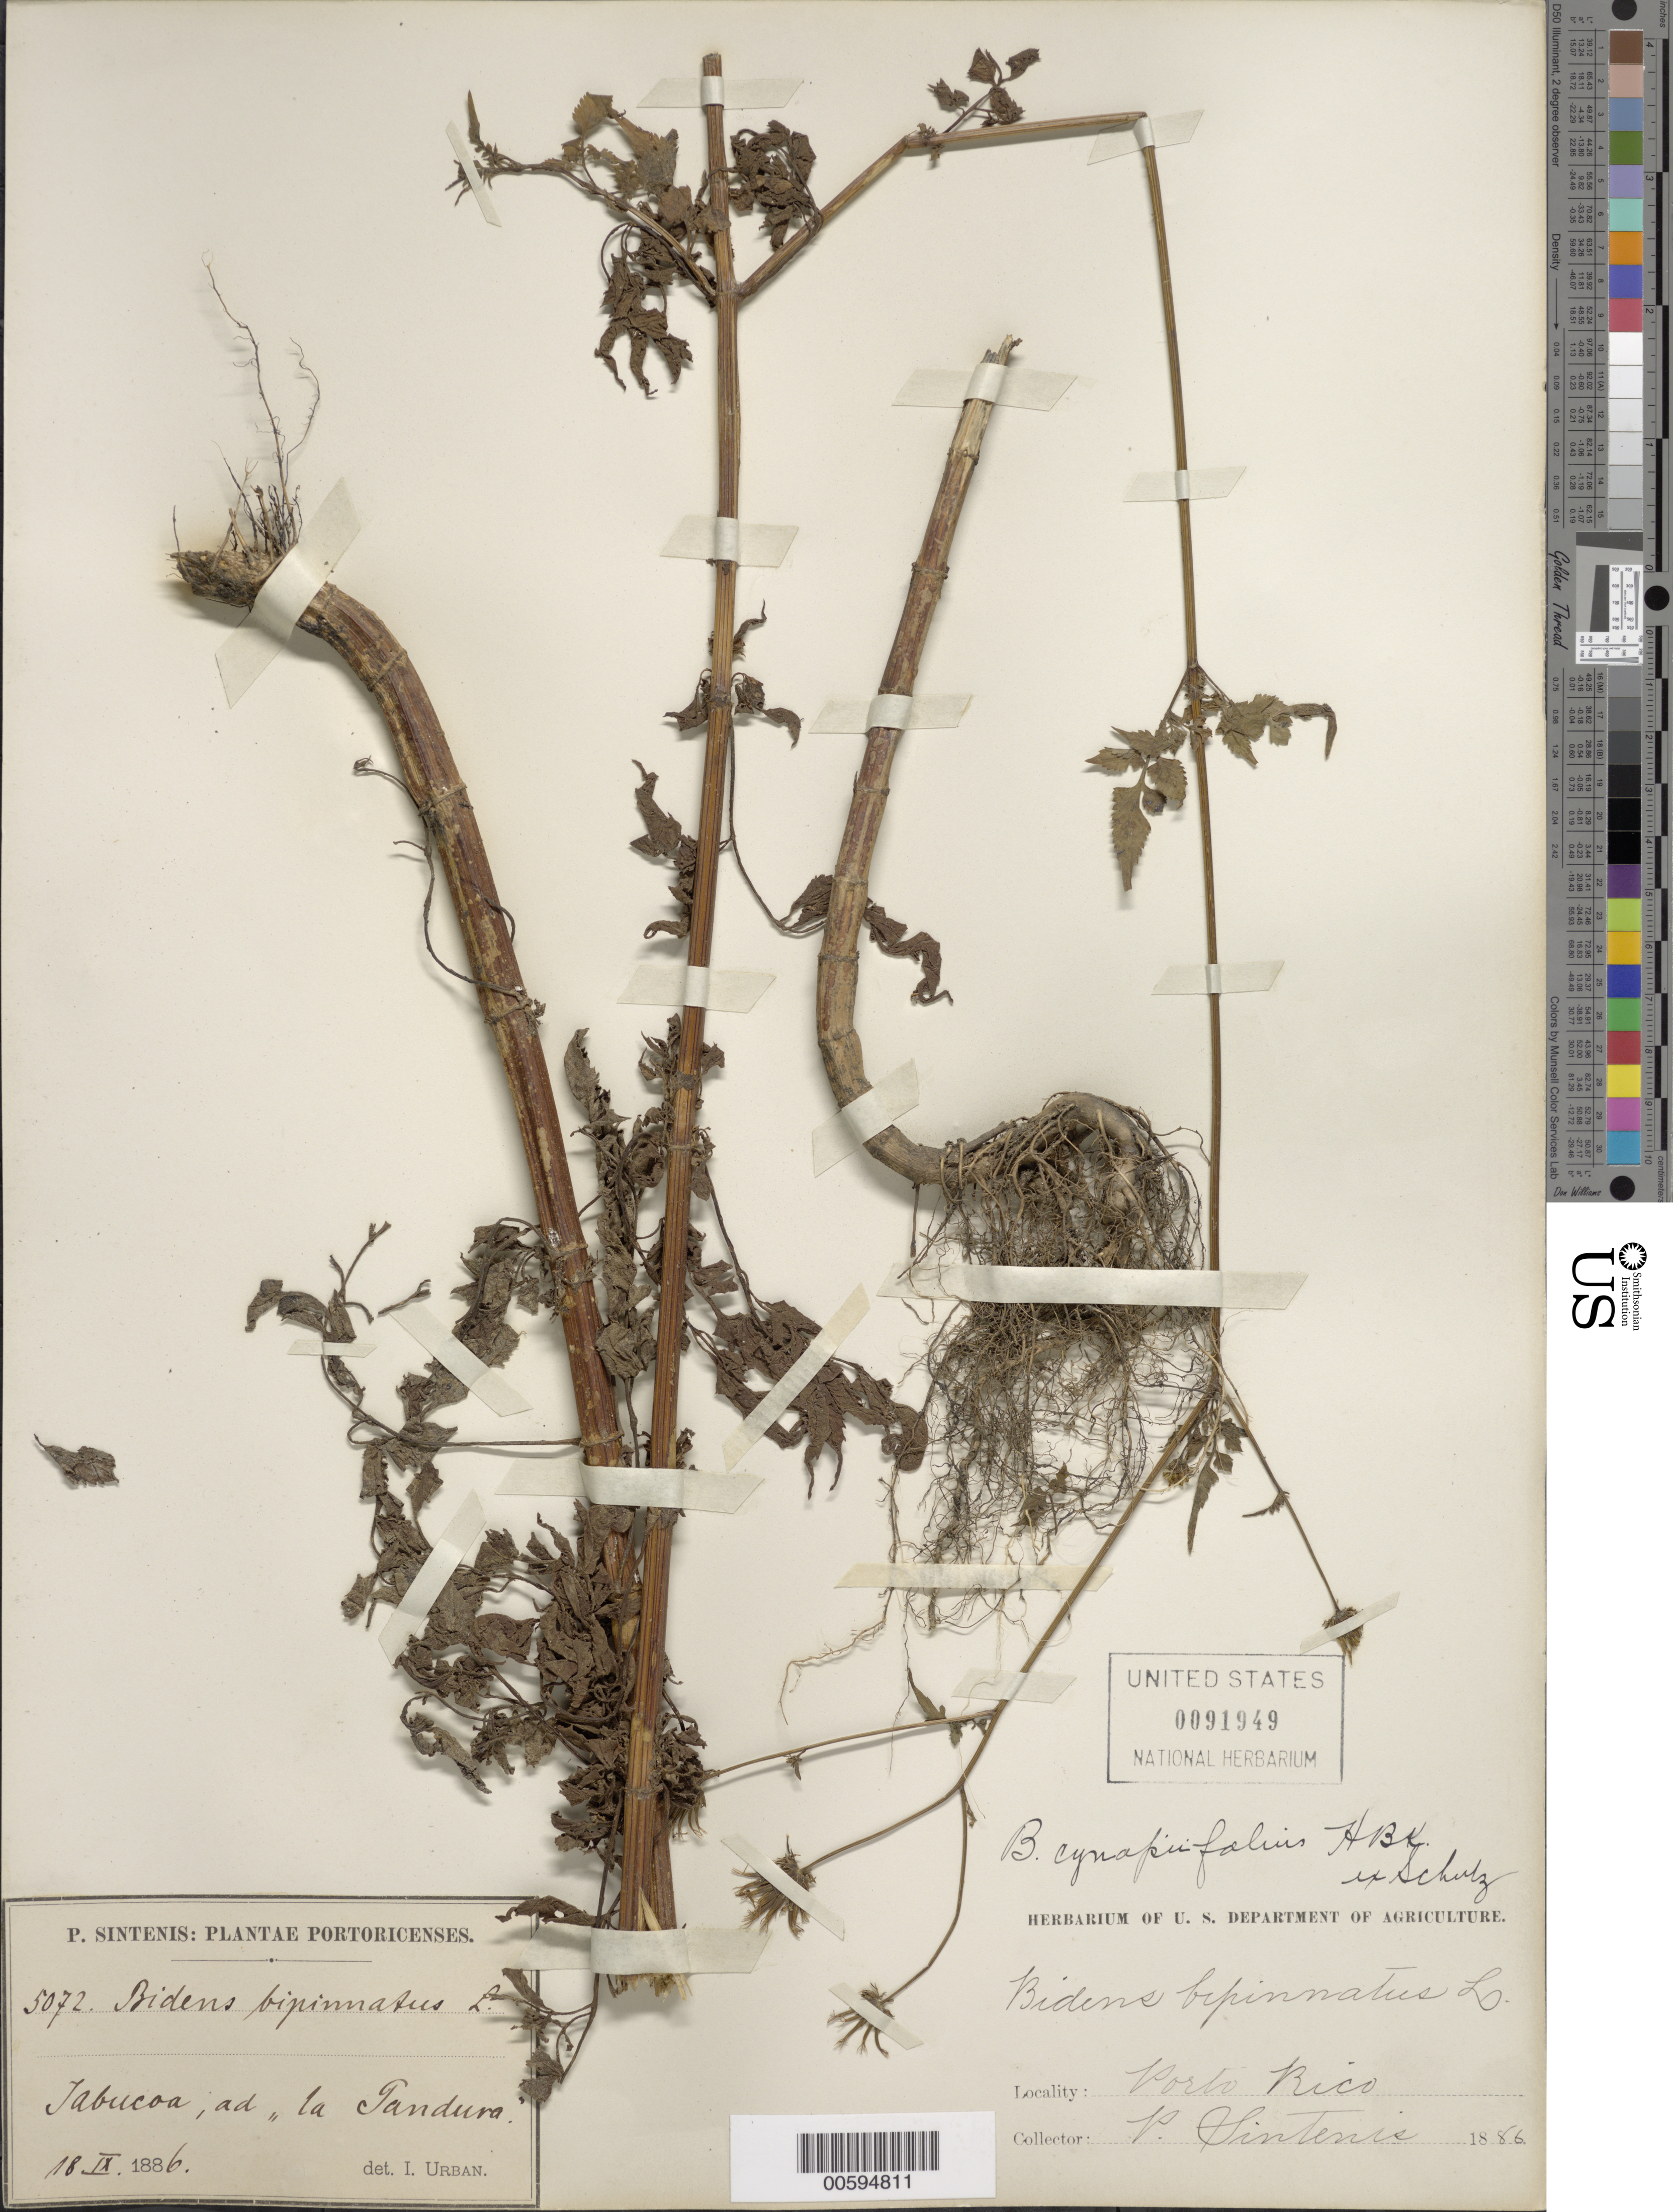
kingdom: Plantae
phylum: Tracheophyta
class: Magnoliopsida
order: Asterales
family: Asteraceae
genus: Bidens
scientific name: Bidens cynapiifolia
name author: Kunth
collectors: P. Sintenis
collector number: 5072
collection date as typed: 18 Sep 1886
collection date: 1886-09-18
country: Puerto Rico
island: Greater Antilles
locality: Yabucoa, Sierra de Panduras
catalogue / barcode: US 91949